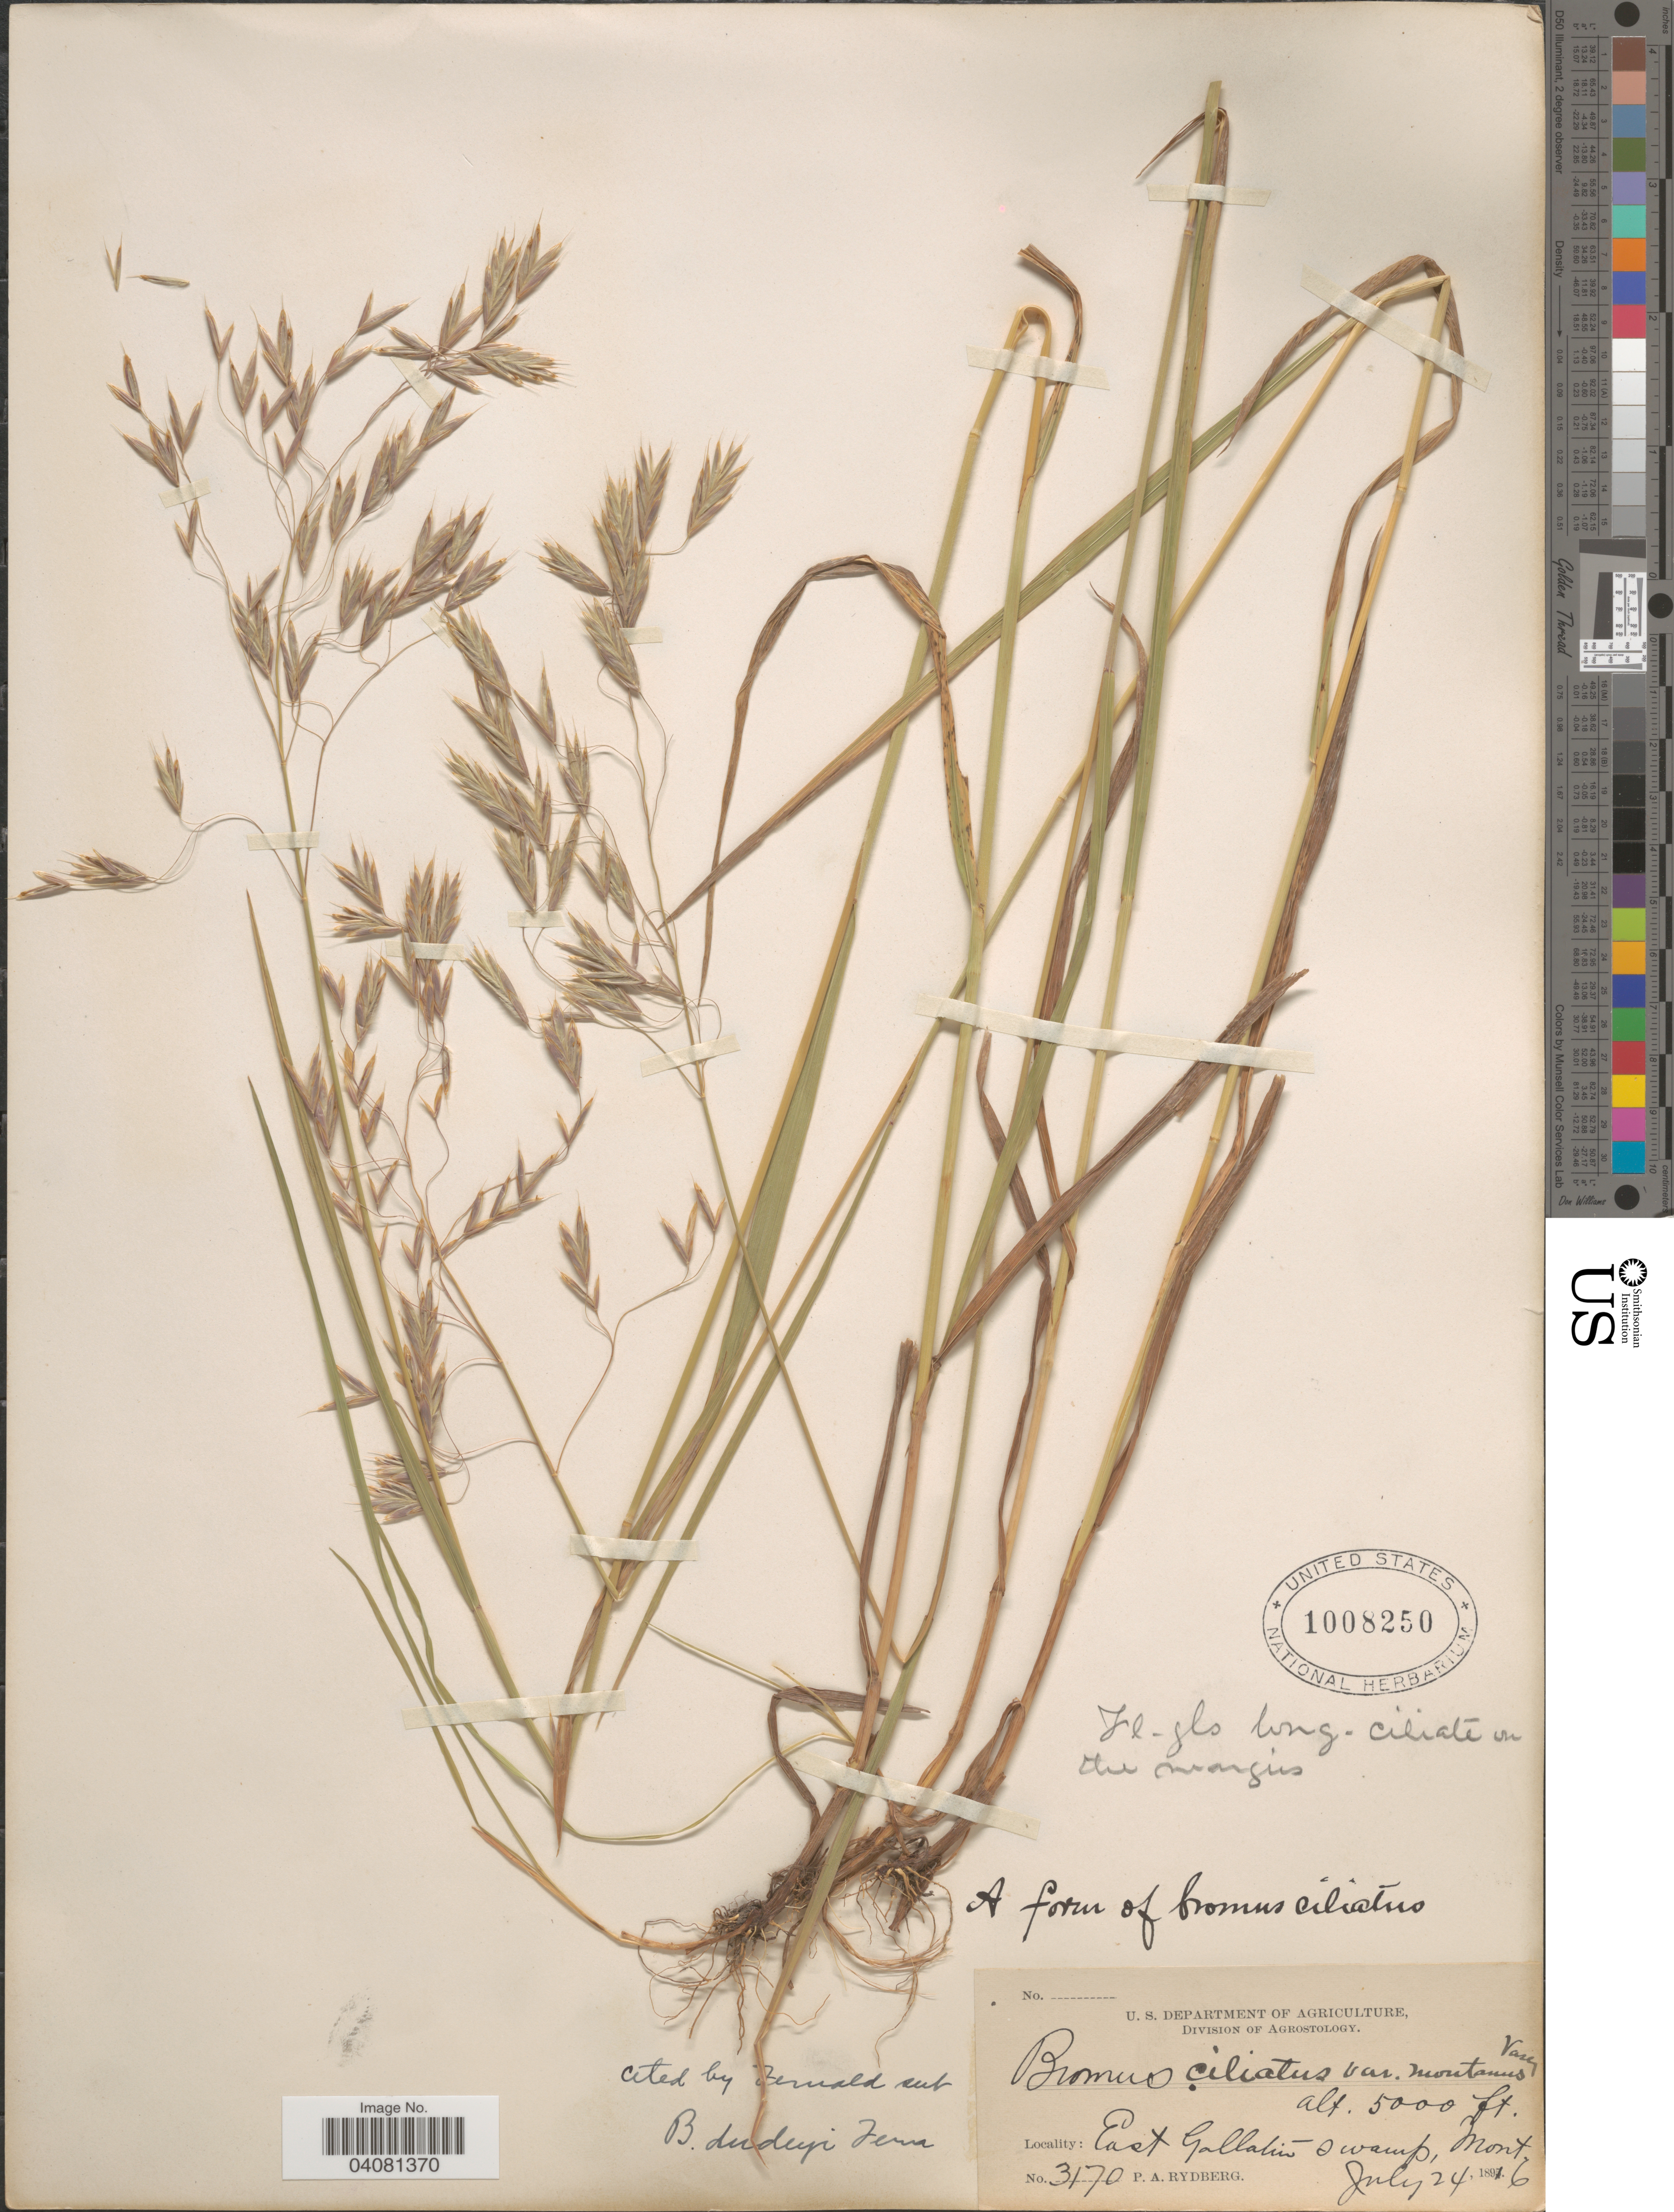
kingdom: Plantae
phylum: Tracheophyta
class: Liliopsida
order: Poales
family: Poaceae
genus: Bromus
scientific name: Bromus ciliatus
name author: L.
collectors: P. A. Rydberg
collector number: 3170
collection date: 1816-07-24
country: United States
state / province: Montana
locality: East Gallatin swamp.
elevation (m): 1524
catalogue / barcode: US 1008250